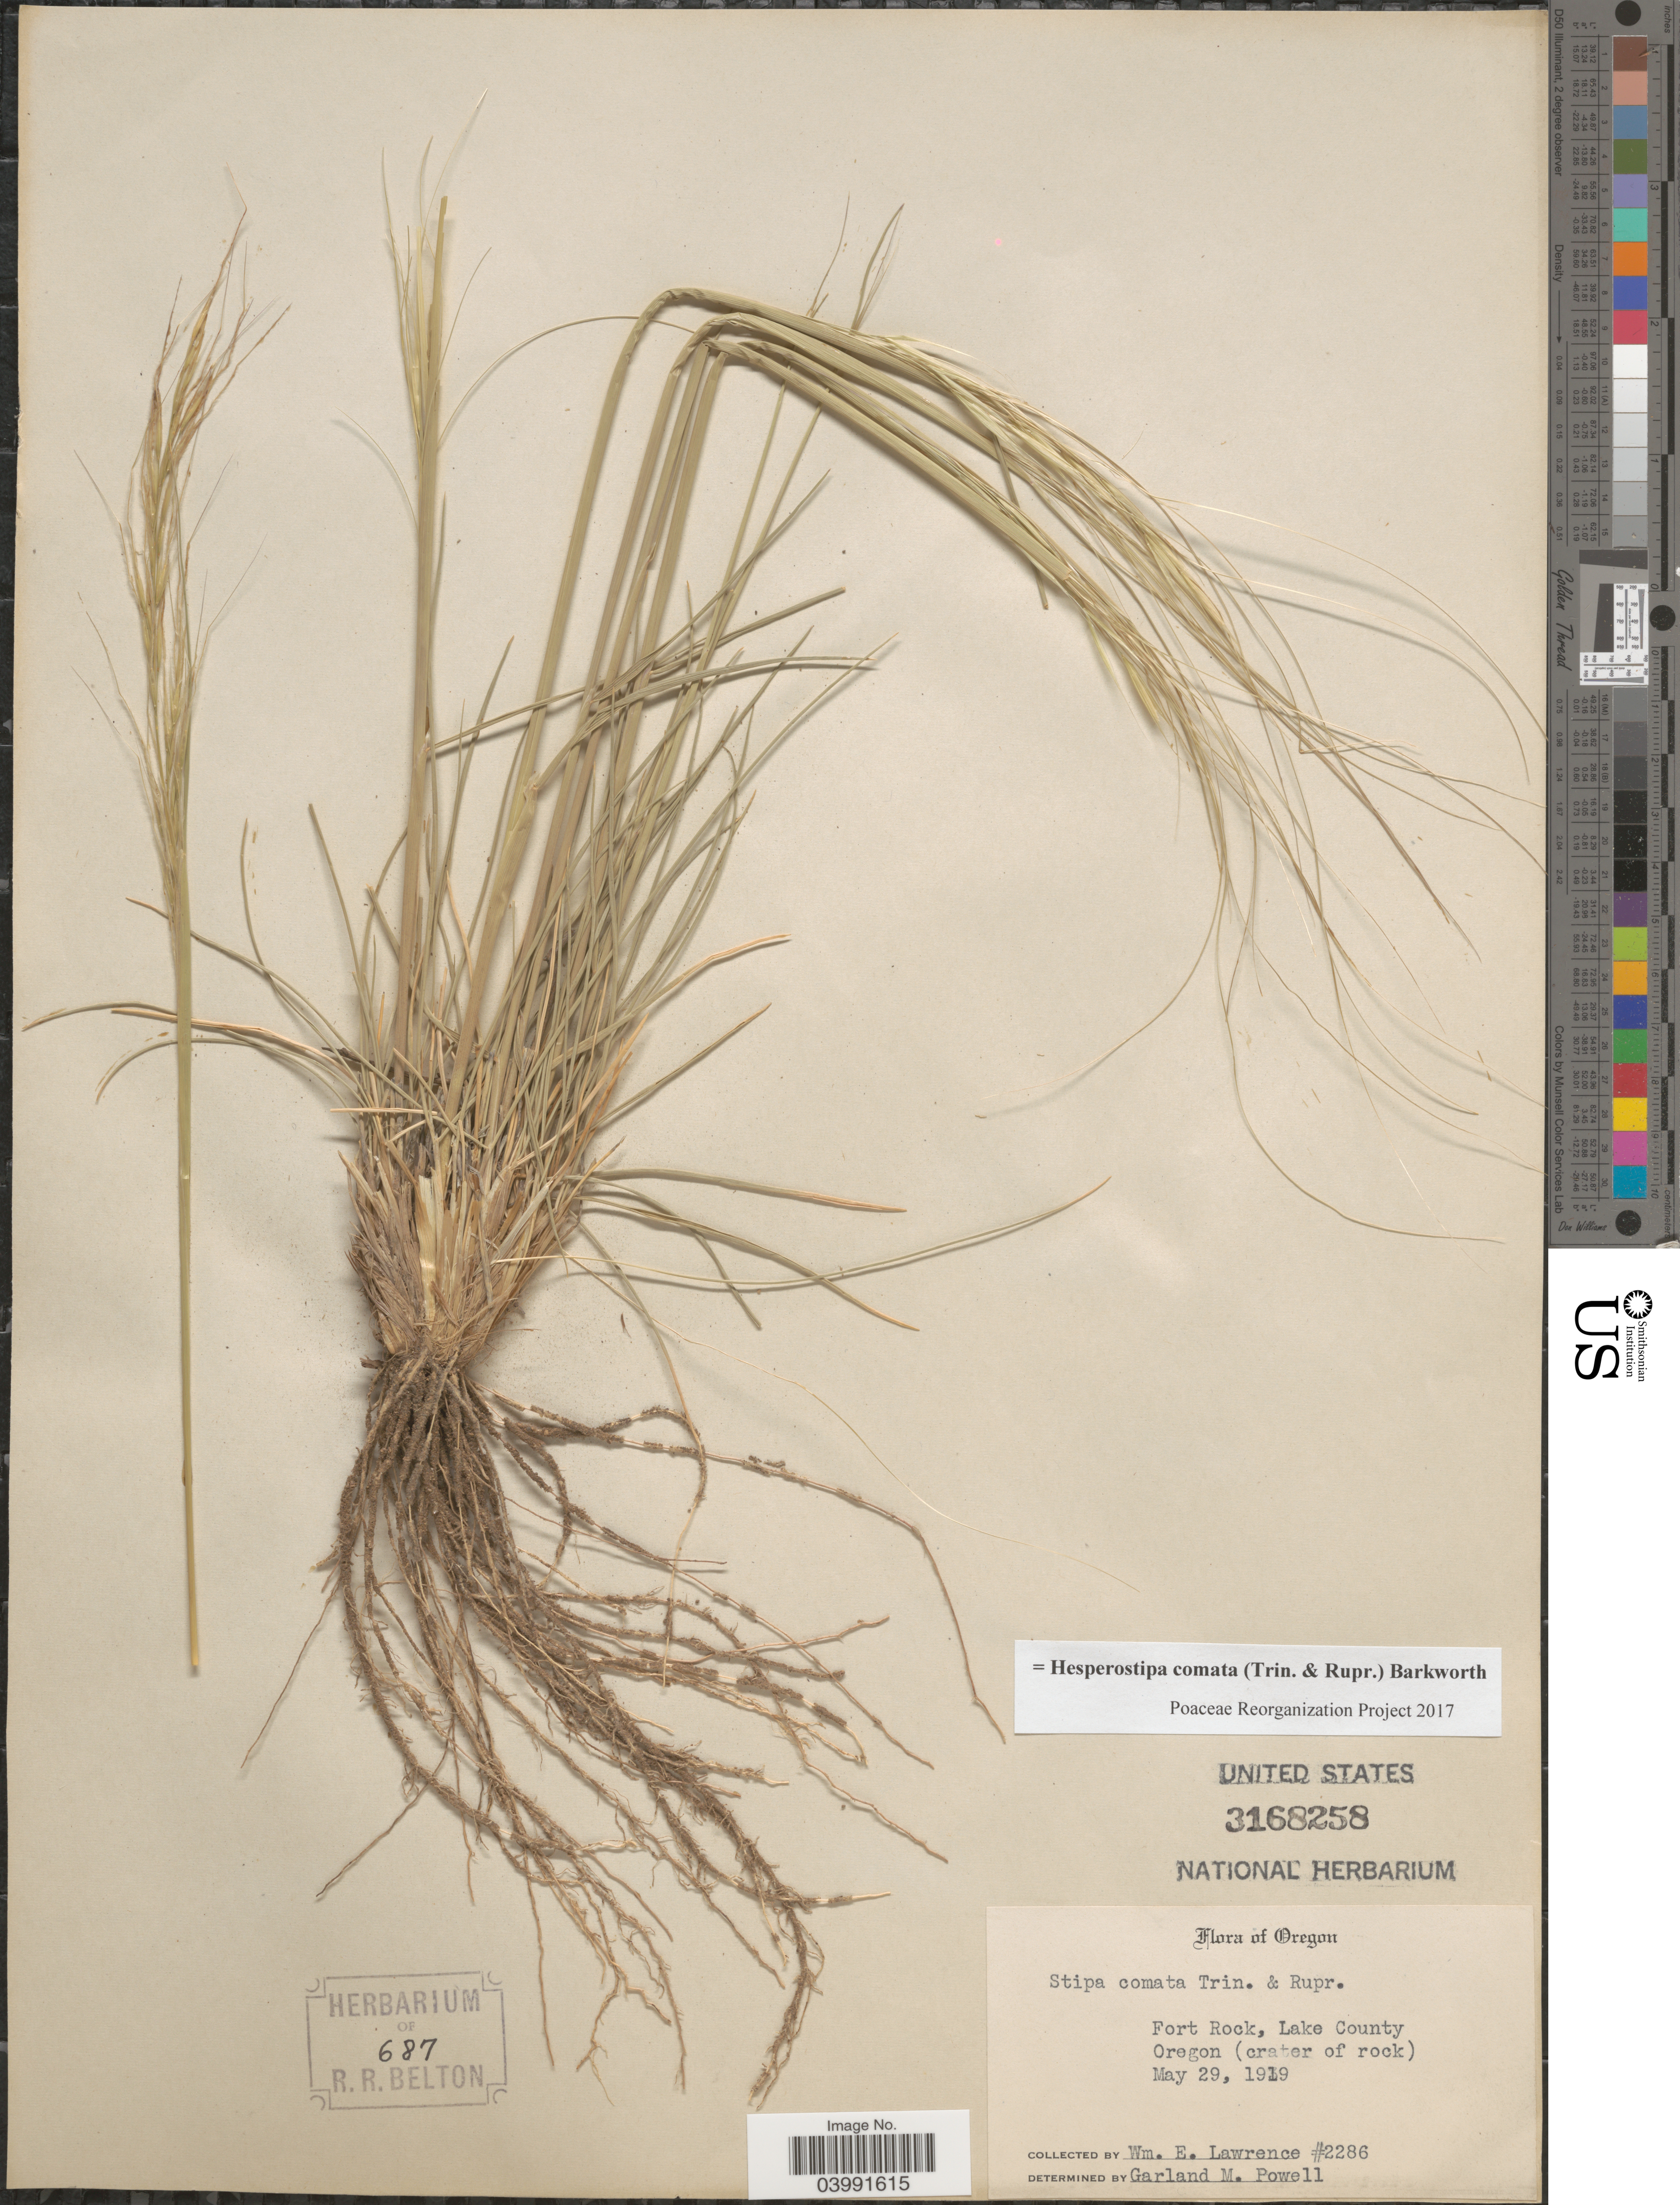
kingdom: Plantae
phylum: Tracheophyta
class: Liliopsida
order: Poales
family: Poaceae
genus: Hesperostipa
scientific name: Hesperostipa comata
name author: (Trin. & Rupr.) Barkworth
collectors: W. Lawrence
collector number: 2286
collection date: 1919-05-29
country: United States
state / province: Oregon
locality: Fort Rock, Lake County.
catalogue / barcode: US 3168258